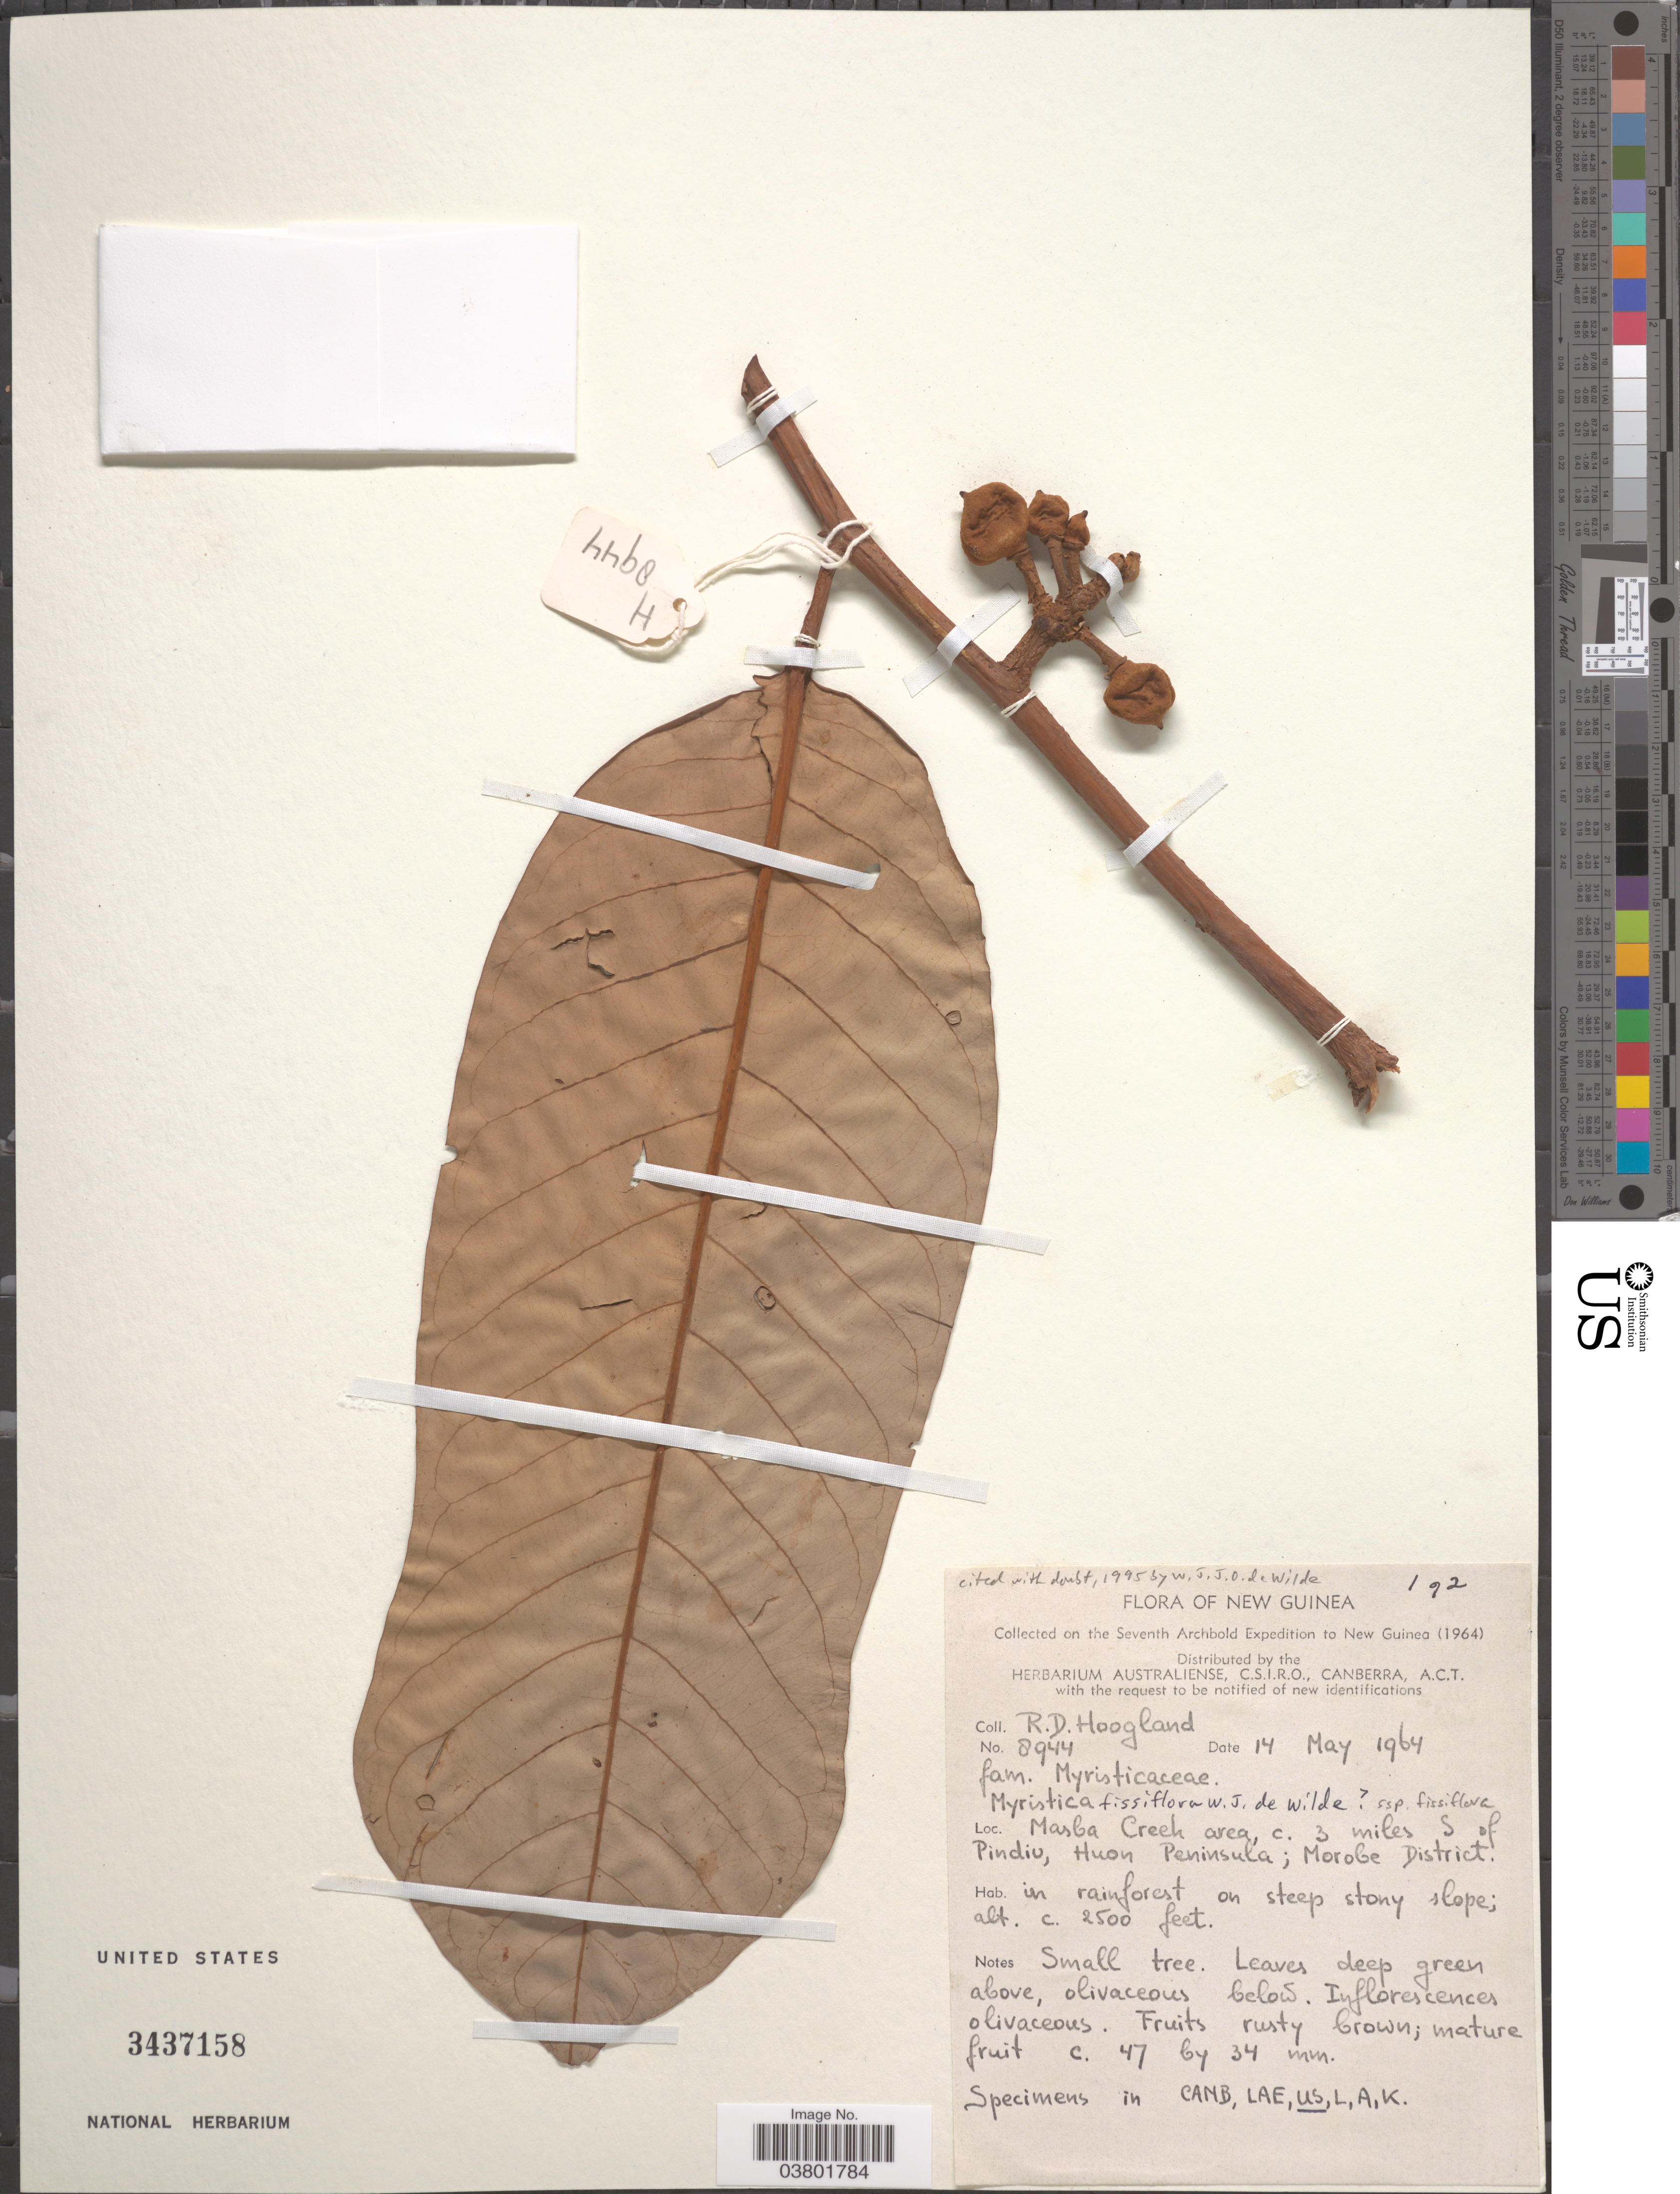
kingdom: Plantae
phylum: Tracheophyta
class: Magnoliopsida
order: Magnoliales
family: Myristicaceae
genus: Myristica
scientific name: Myristica fissiflora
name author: W.J. de Wilde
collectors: R. D. Hoogland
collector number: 8944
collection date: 1964-05-14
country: Papua New Guinea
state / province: Morobe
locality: New Guinea. Masba Creek area, c. 3 miles S of Pindiu, Huon Peninsula; Morobe District.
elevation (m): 762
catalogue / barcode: US 3437158